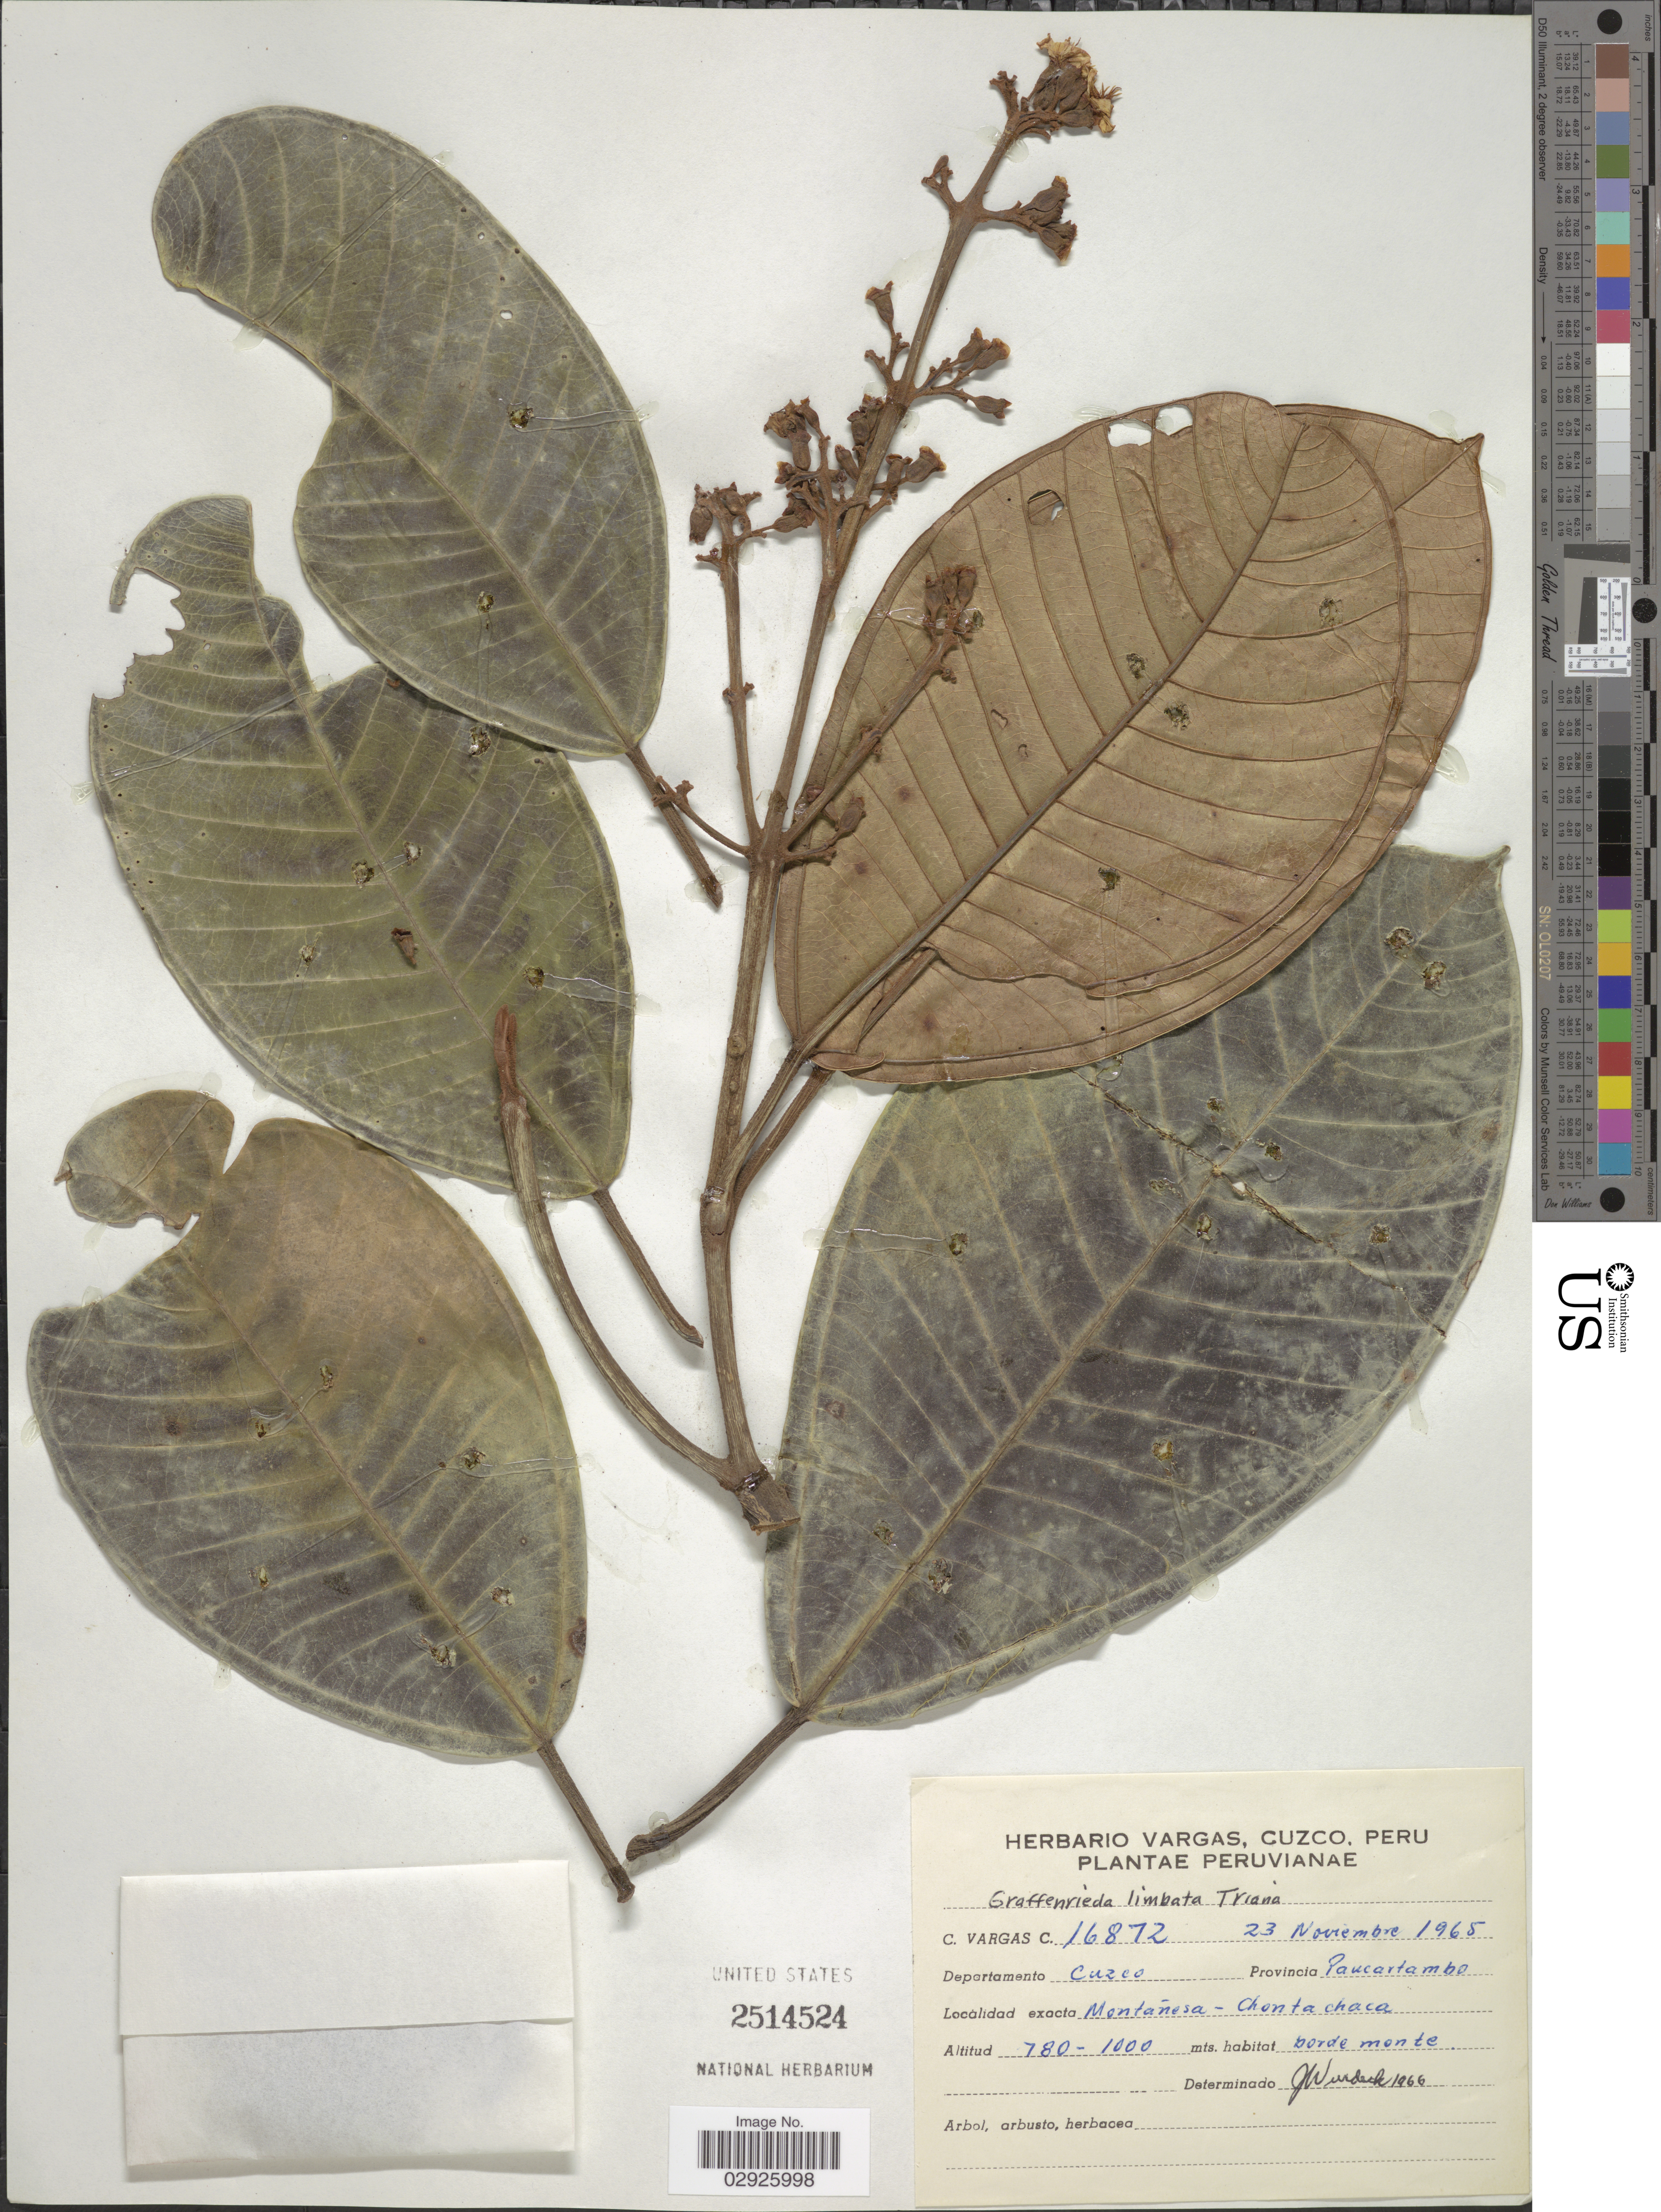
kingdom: Plantae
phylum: Tracheophyta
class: Magnoliopsida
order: Myrtales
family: Melastomataceae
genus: Graffenrieda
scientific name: Graffenrieda limbata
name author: Triana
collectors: C. Vargas Calderón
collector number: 16872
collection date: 1965-11-23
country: Peru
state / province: Cusco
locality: Departamento Cuzco. Provincia Paucartambo. Montánesa - Chonta chaca.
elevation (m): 780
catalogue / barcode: US 2514524